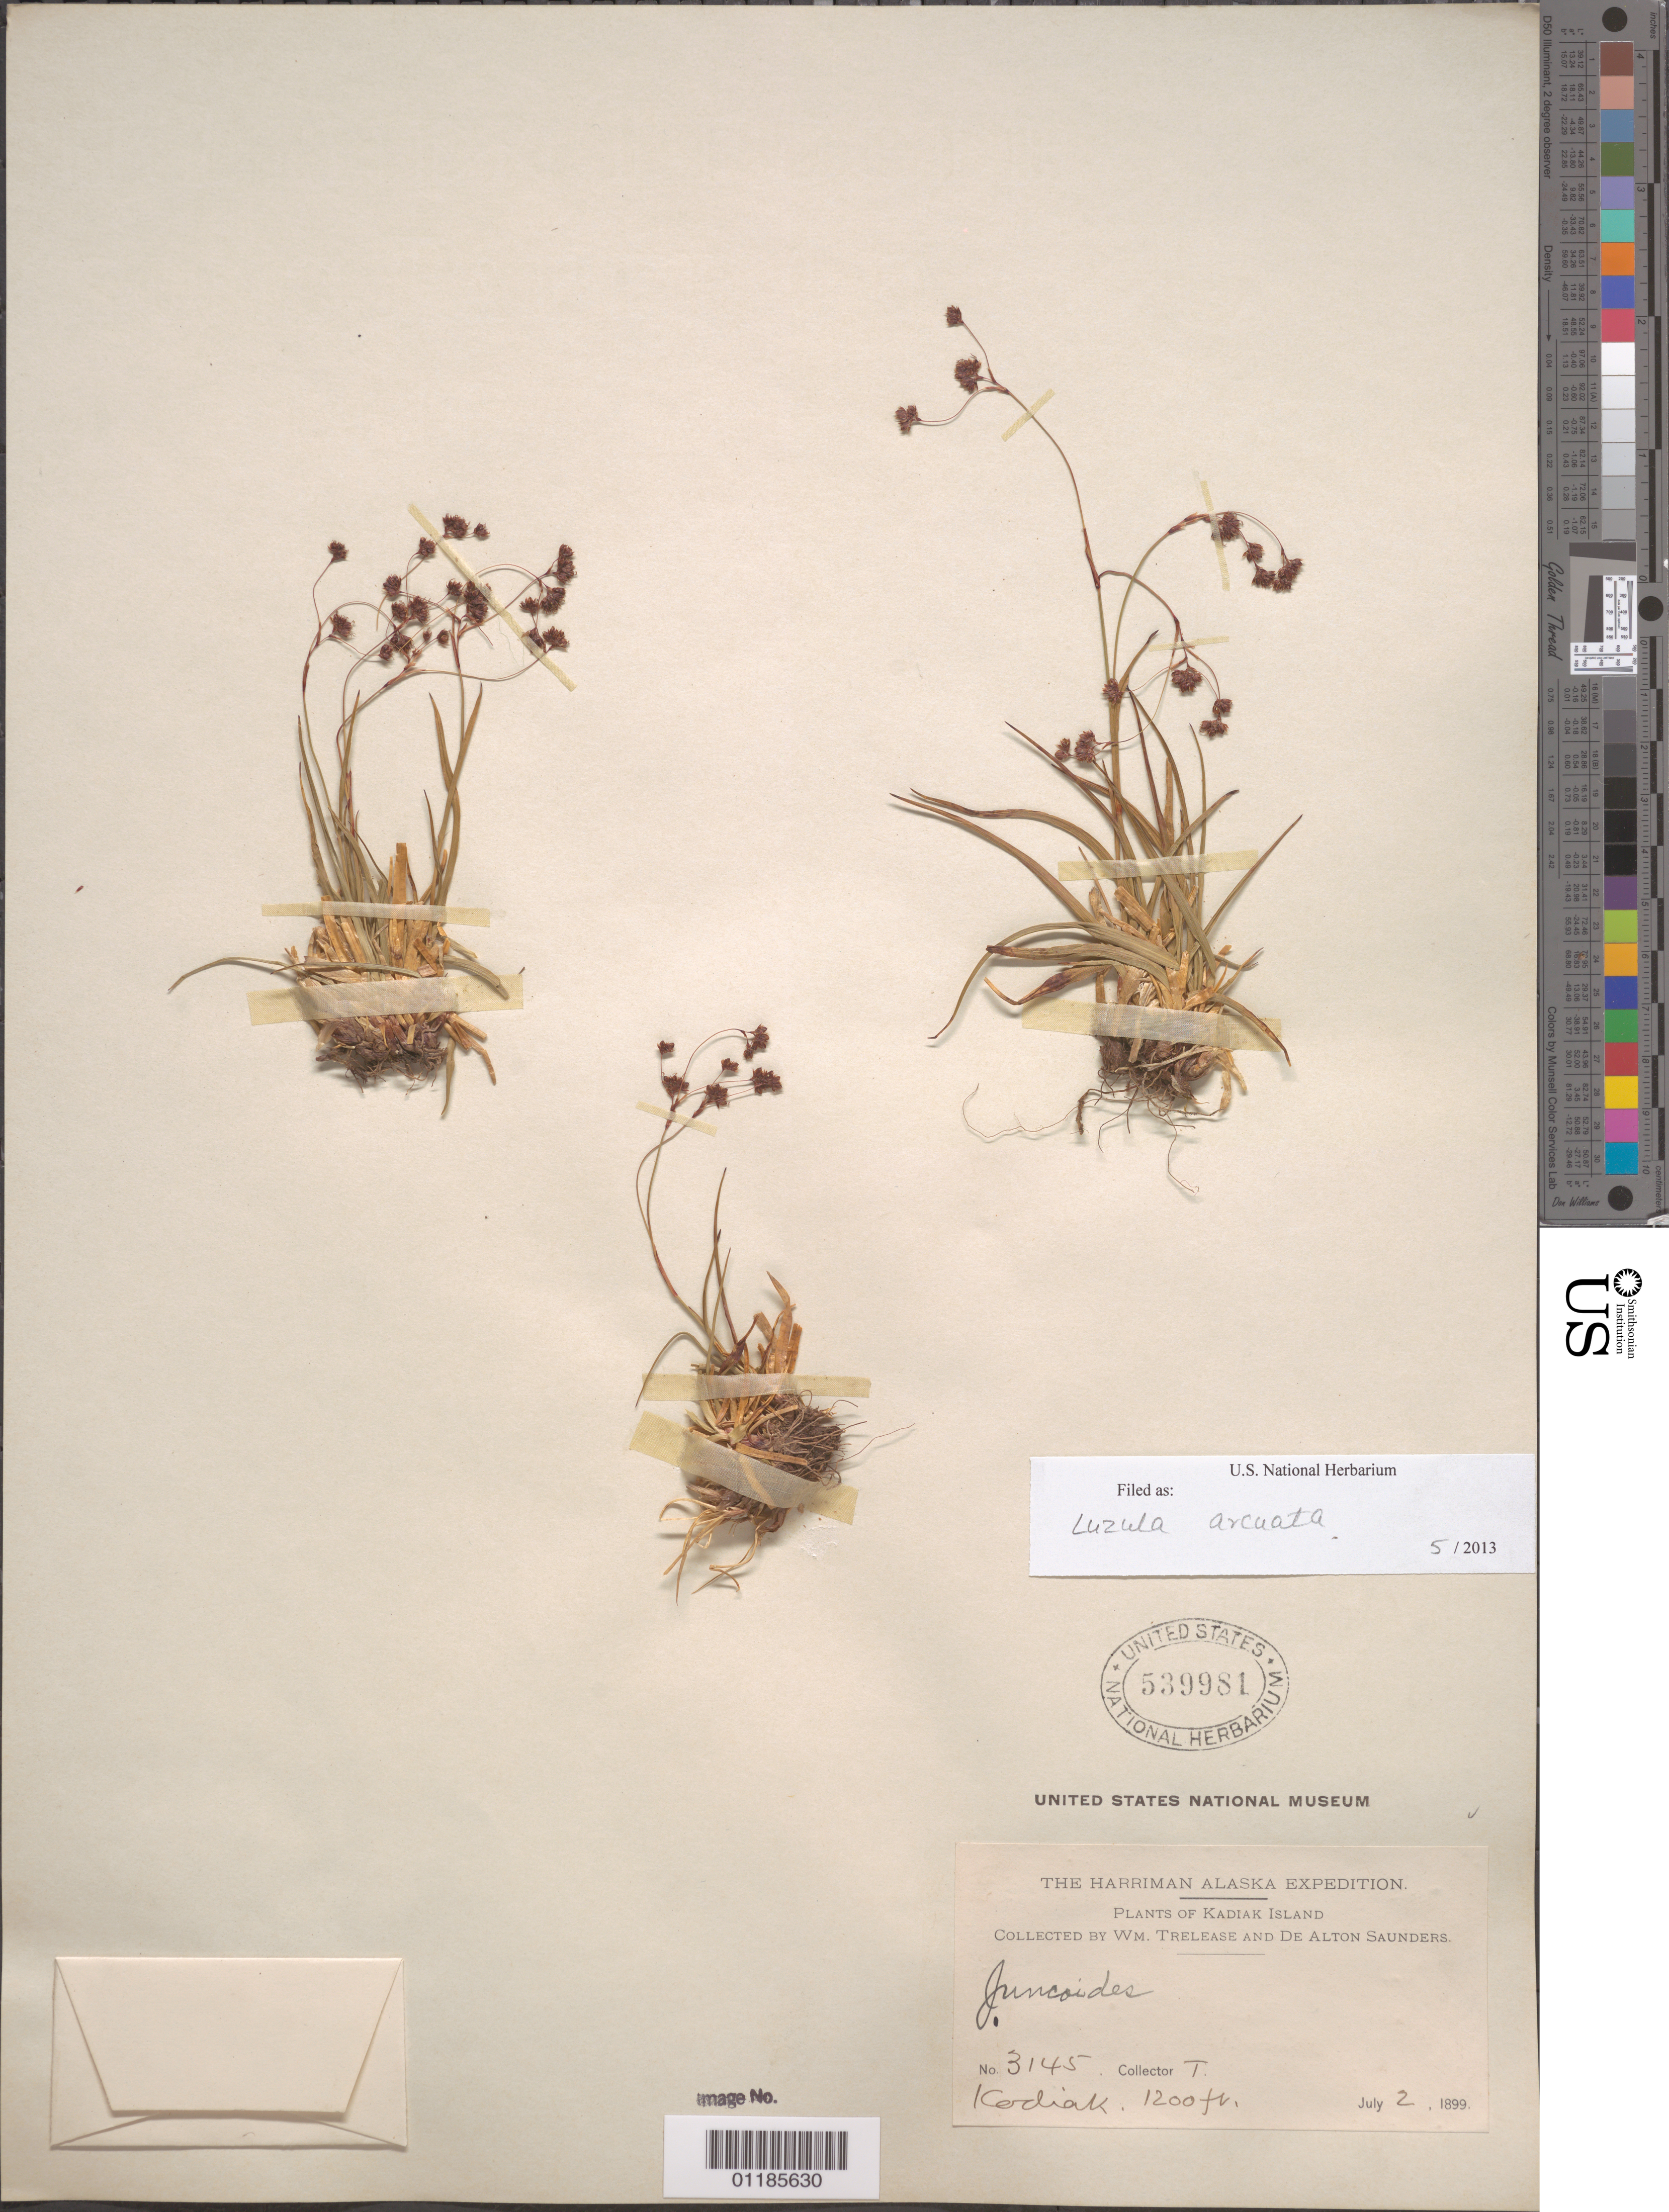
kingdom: Plantae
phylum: Tracheophyta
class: Liliopsida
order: Poales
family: Juncaceae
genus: Luzula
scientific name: Luzula arcuata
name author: (Wahlenb.) Sw.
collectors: W. Trelease & D. Saunders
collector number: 3145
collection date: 1899-07-02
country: United States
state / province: Alaska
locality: Kodiak.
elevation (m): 366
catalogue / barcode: US 539981